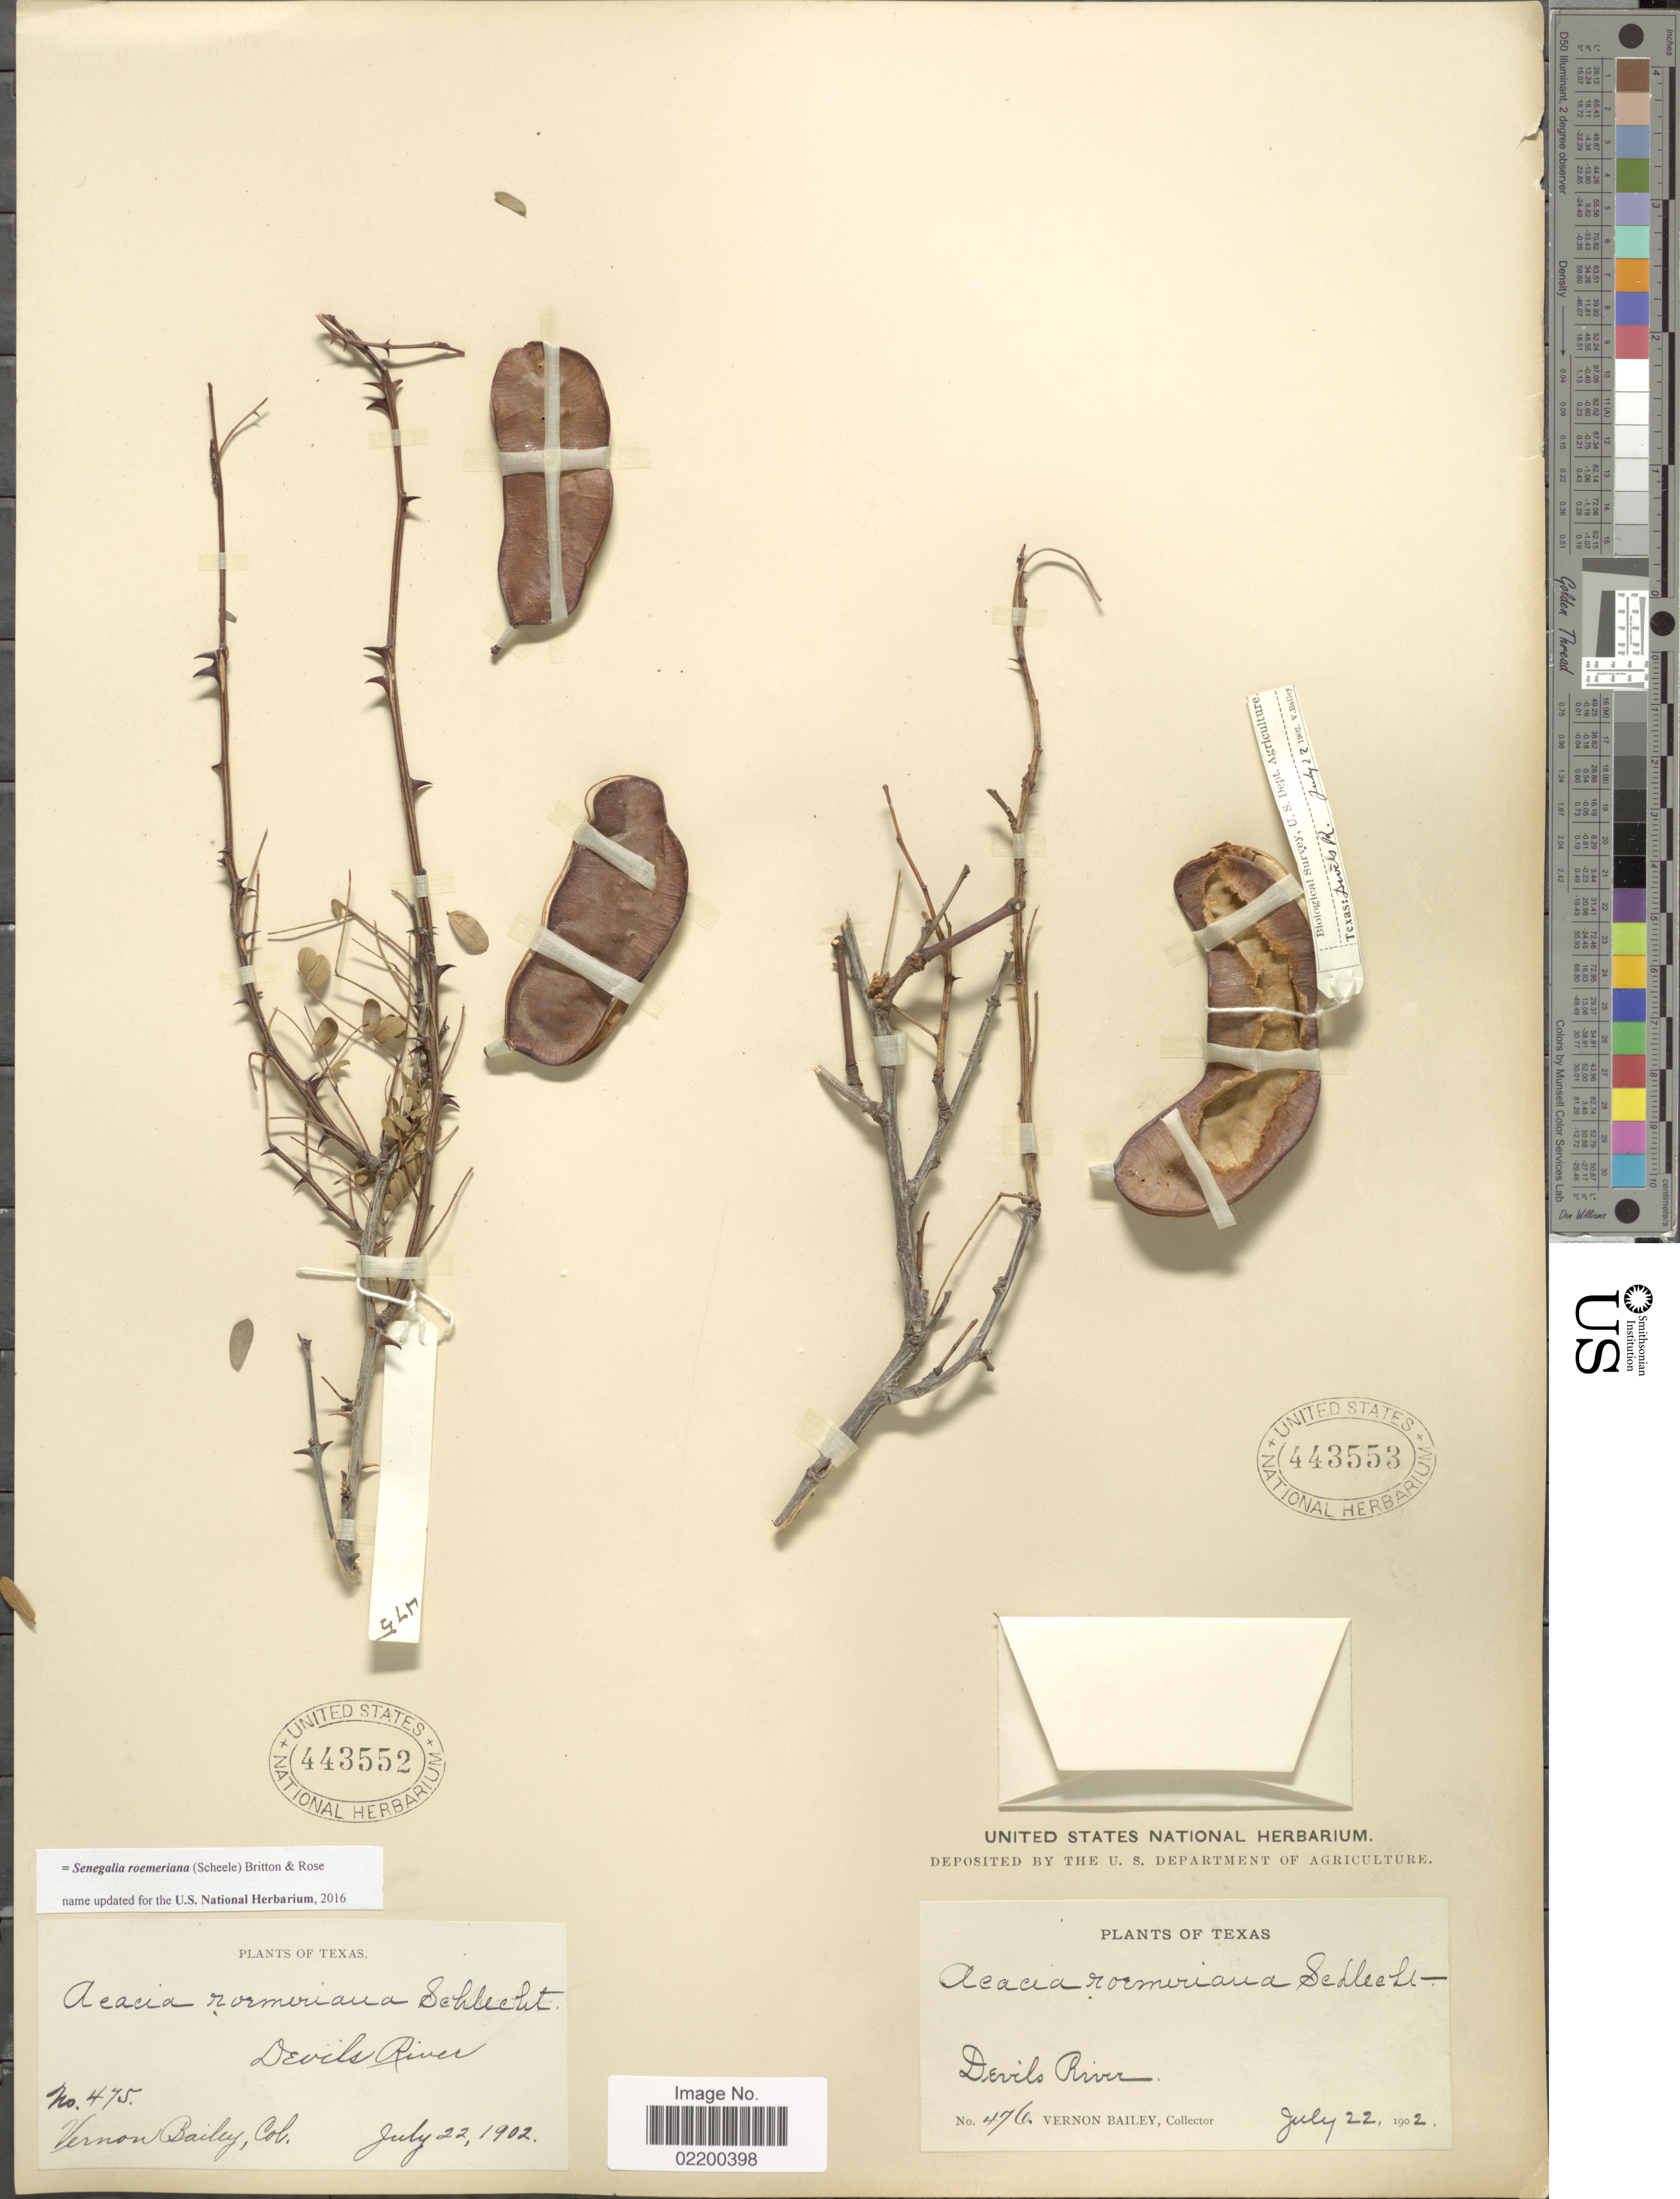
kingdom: Plantae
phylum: Tracheophyta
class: Magnoliopsida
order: Fabales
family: Fabaceae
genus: Senegalia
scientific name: Senegalia roemeriana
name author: (Scheele) Britton & Rose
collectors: V. O. Bailey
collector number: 475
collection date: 1902-07-22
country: United States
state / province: Texas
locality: Devils River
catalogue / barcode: US 443552